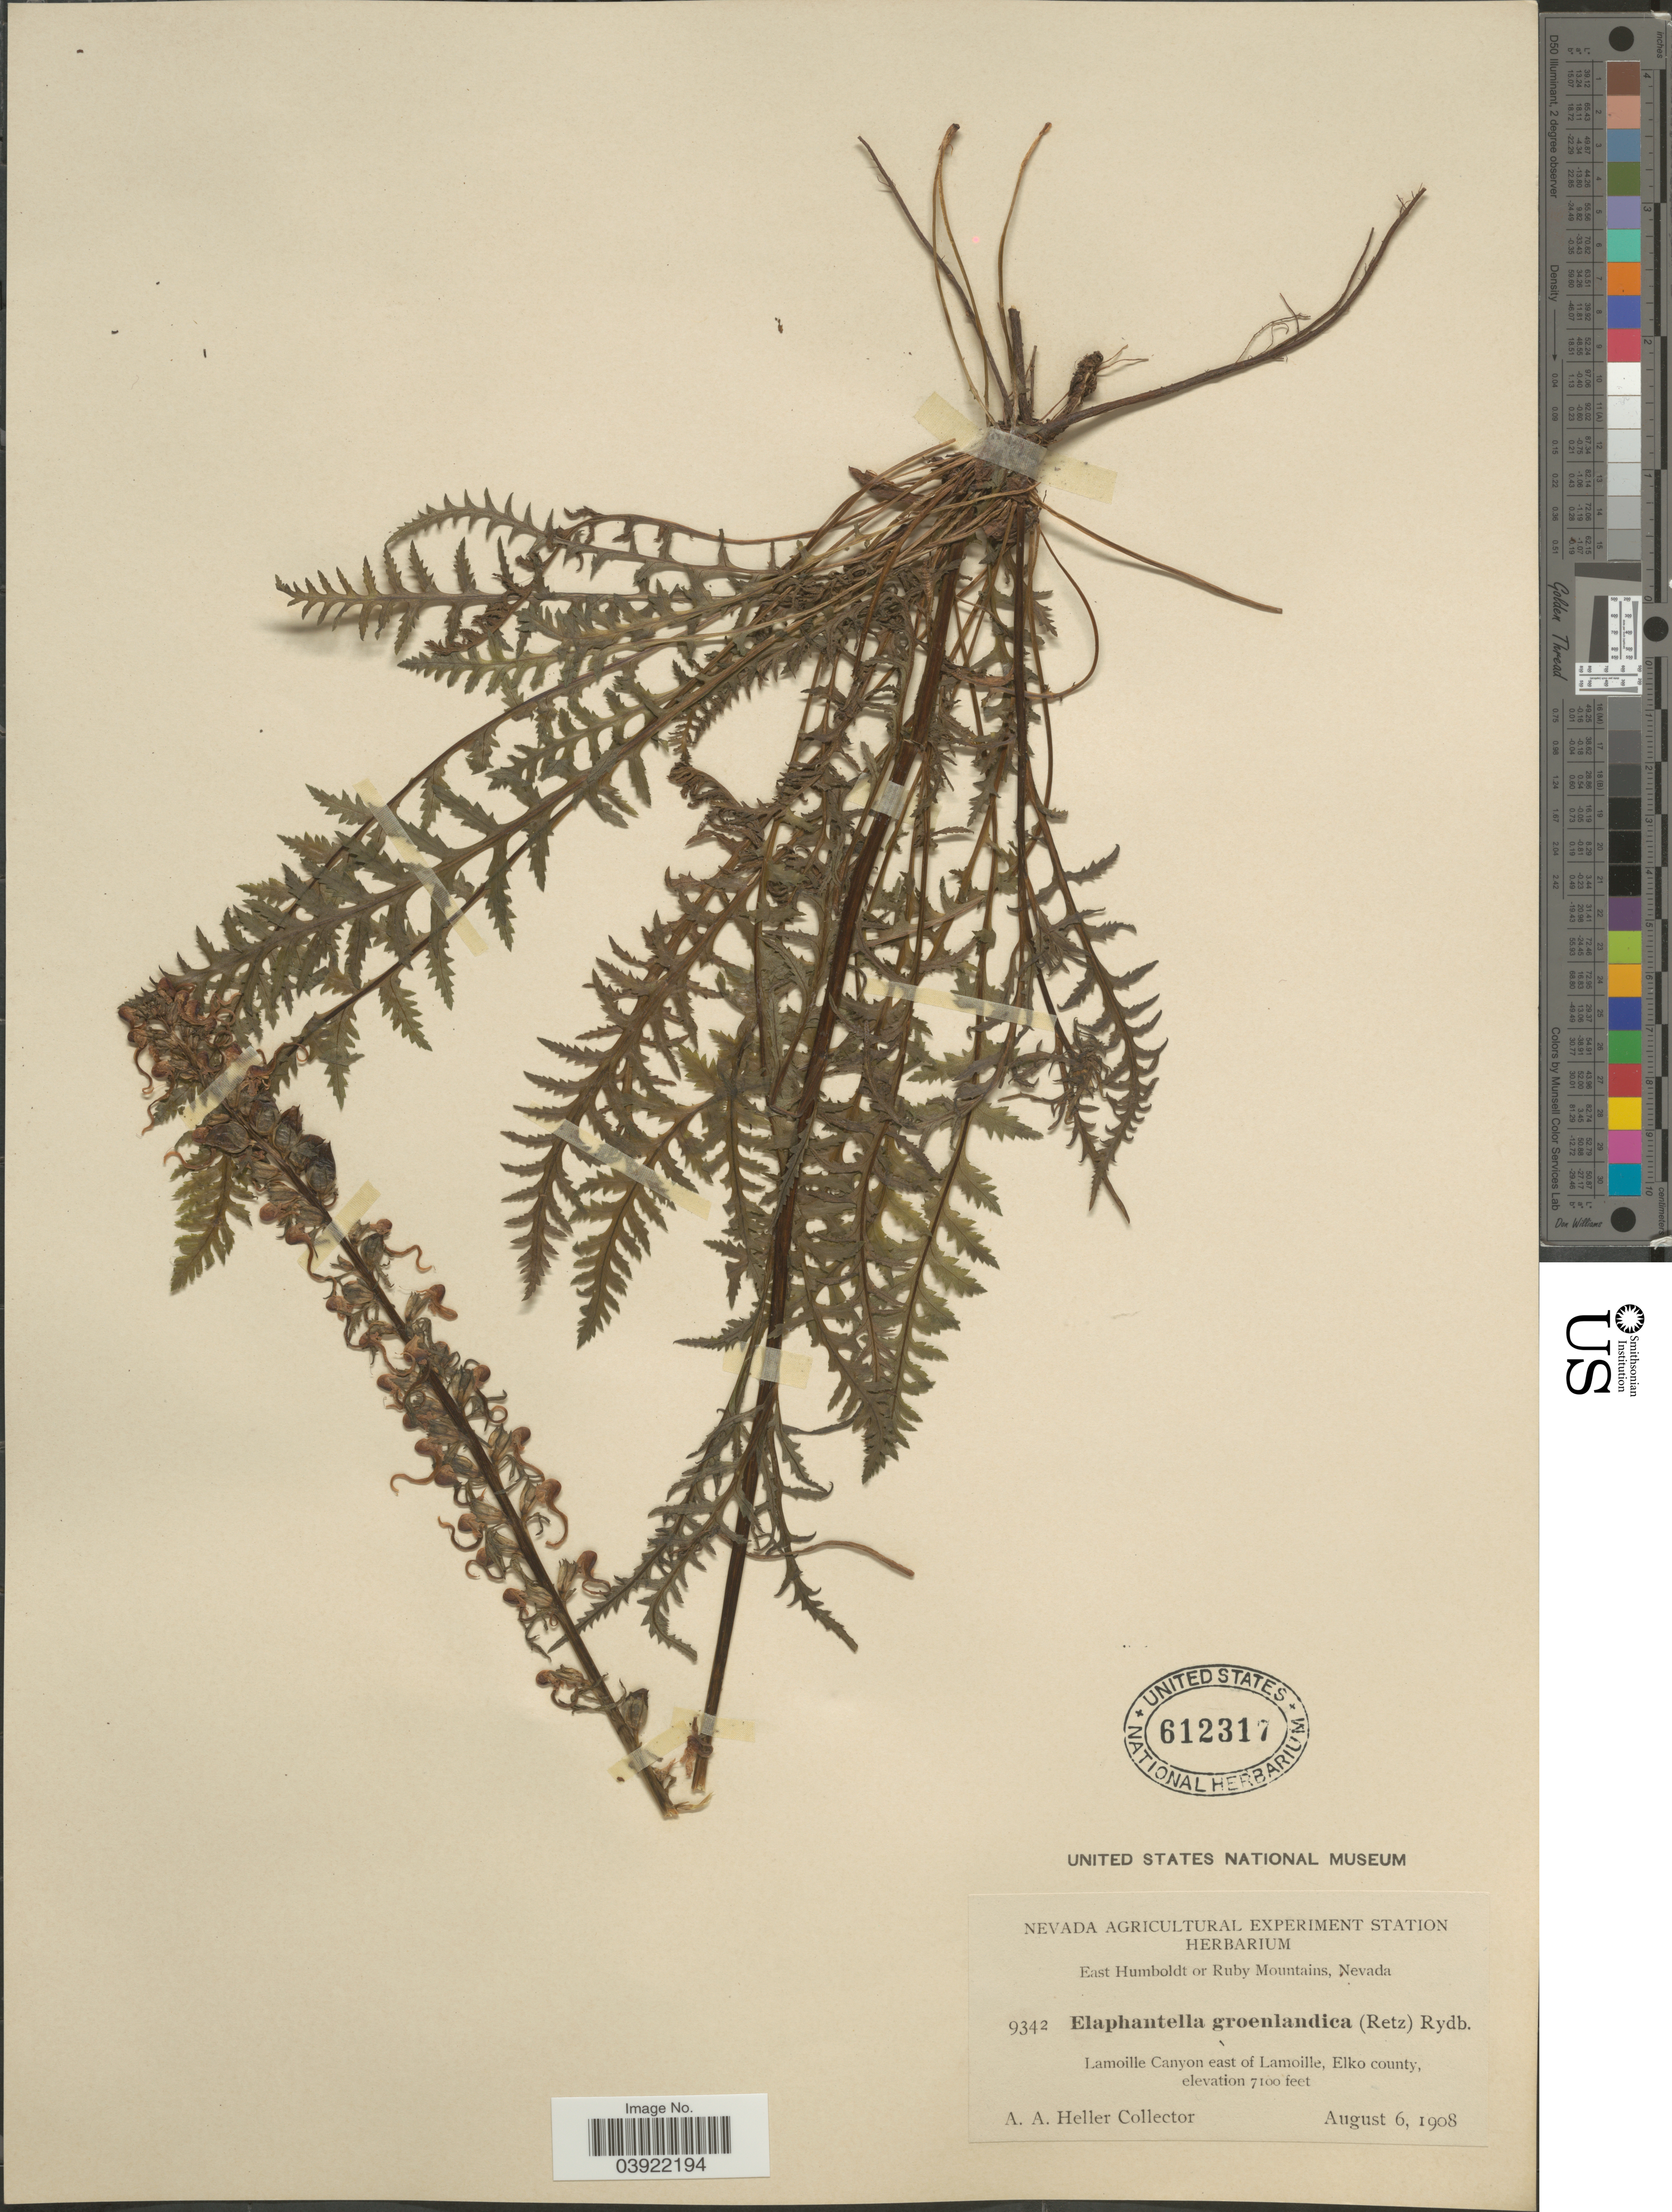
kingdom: Plantae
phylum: Tracheophyta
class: Magnoliopsida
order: Lamiales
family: Orobanchaceae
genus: Pedicularis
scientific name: Pedicularis groenlandica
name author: Retz.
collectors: A. A. Heller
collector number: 9342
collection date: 1908-08-06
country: United States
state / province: Nevada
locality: East Humboldt or Ruby Mountains. Lamoille Canyon east of Lamoille, Elko county.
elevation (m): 2164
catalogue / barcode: US 612317